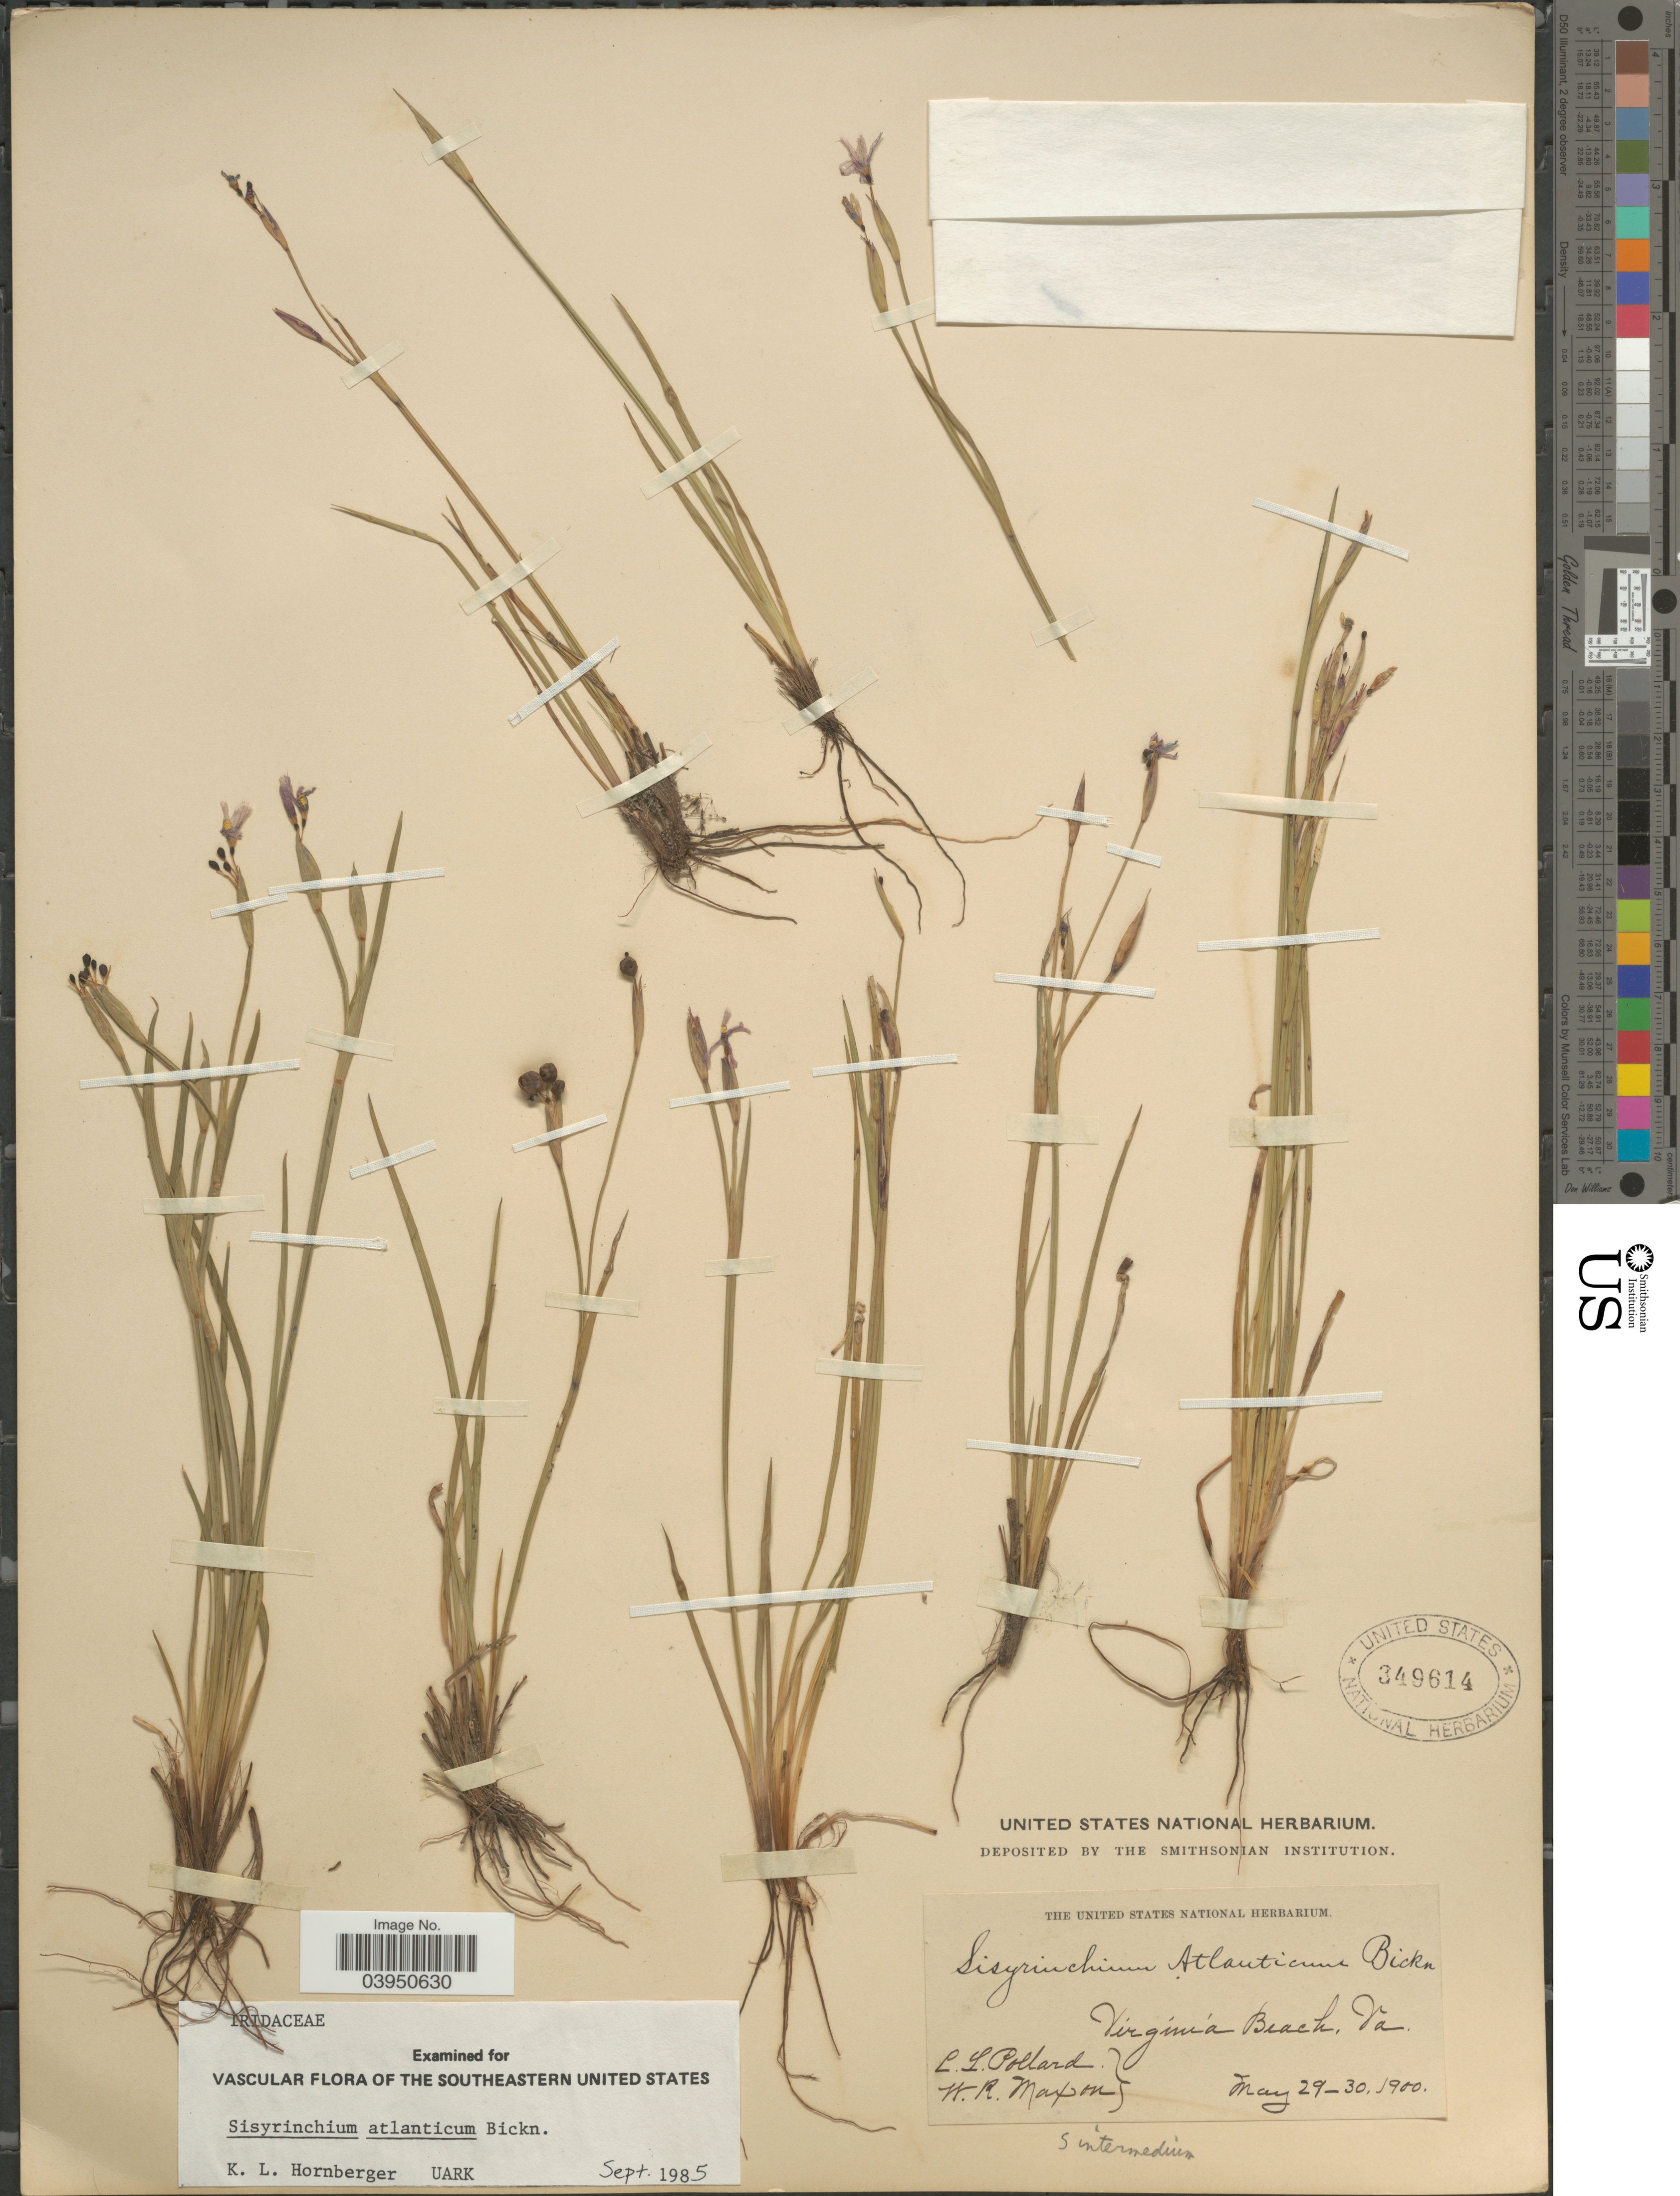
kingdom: Plantae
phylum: Tracheophyta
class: Liliopsida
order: Asparagales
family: Iridaceae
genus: Sisyrinchium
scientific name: Sisyrinchium atlanticum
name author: E.P. Bicknell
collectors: C. L. Pollard & W. R. Maxon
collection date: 1900-05-29/1900-05-30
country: United States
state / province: Virginia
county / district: City of Virginia Beach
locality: Virginia Beach.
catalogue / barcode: US 349614